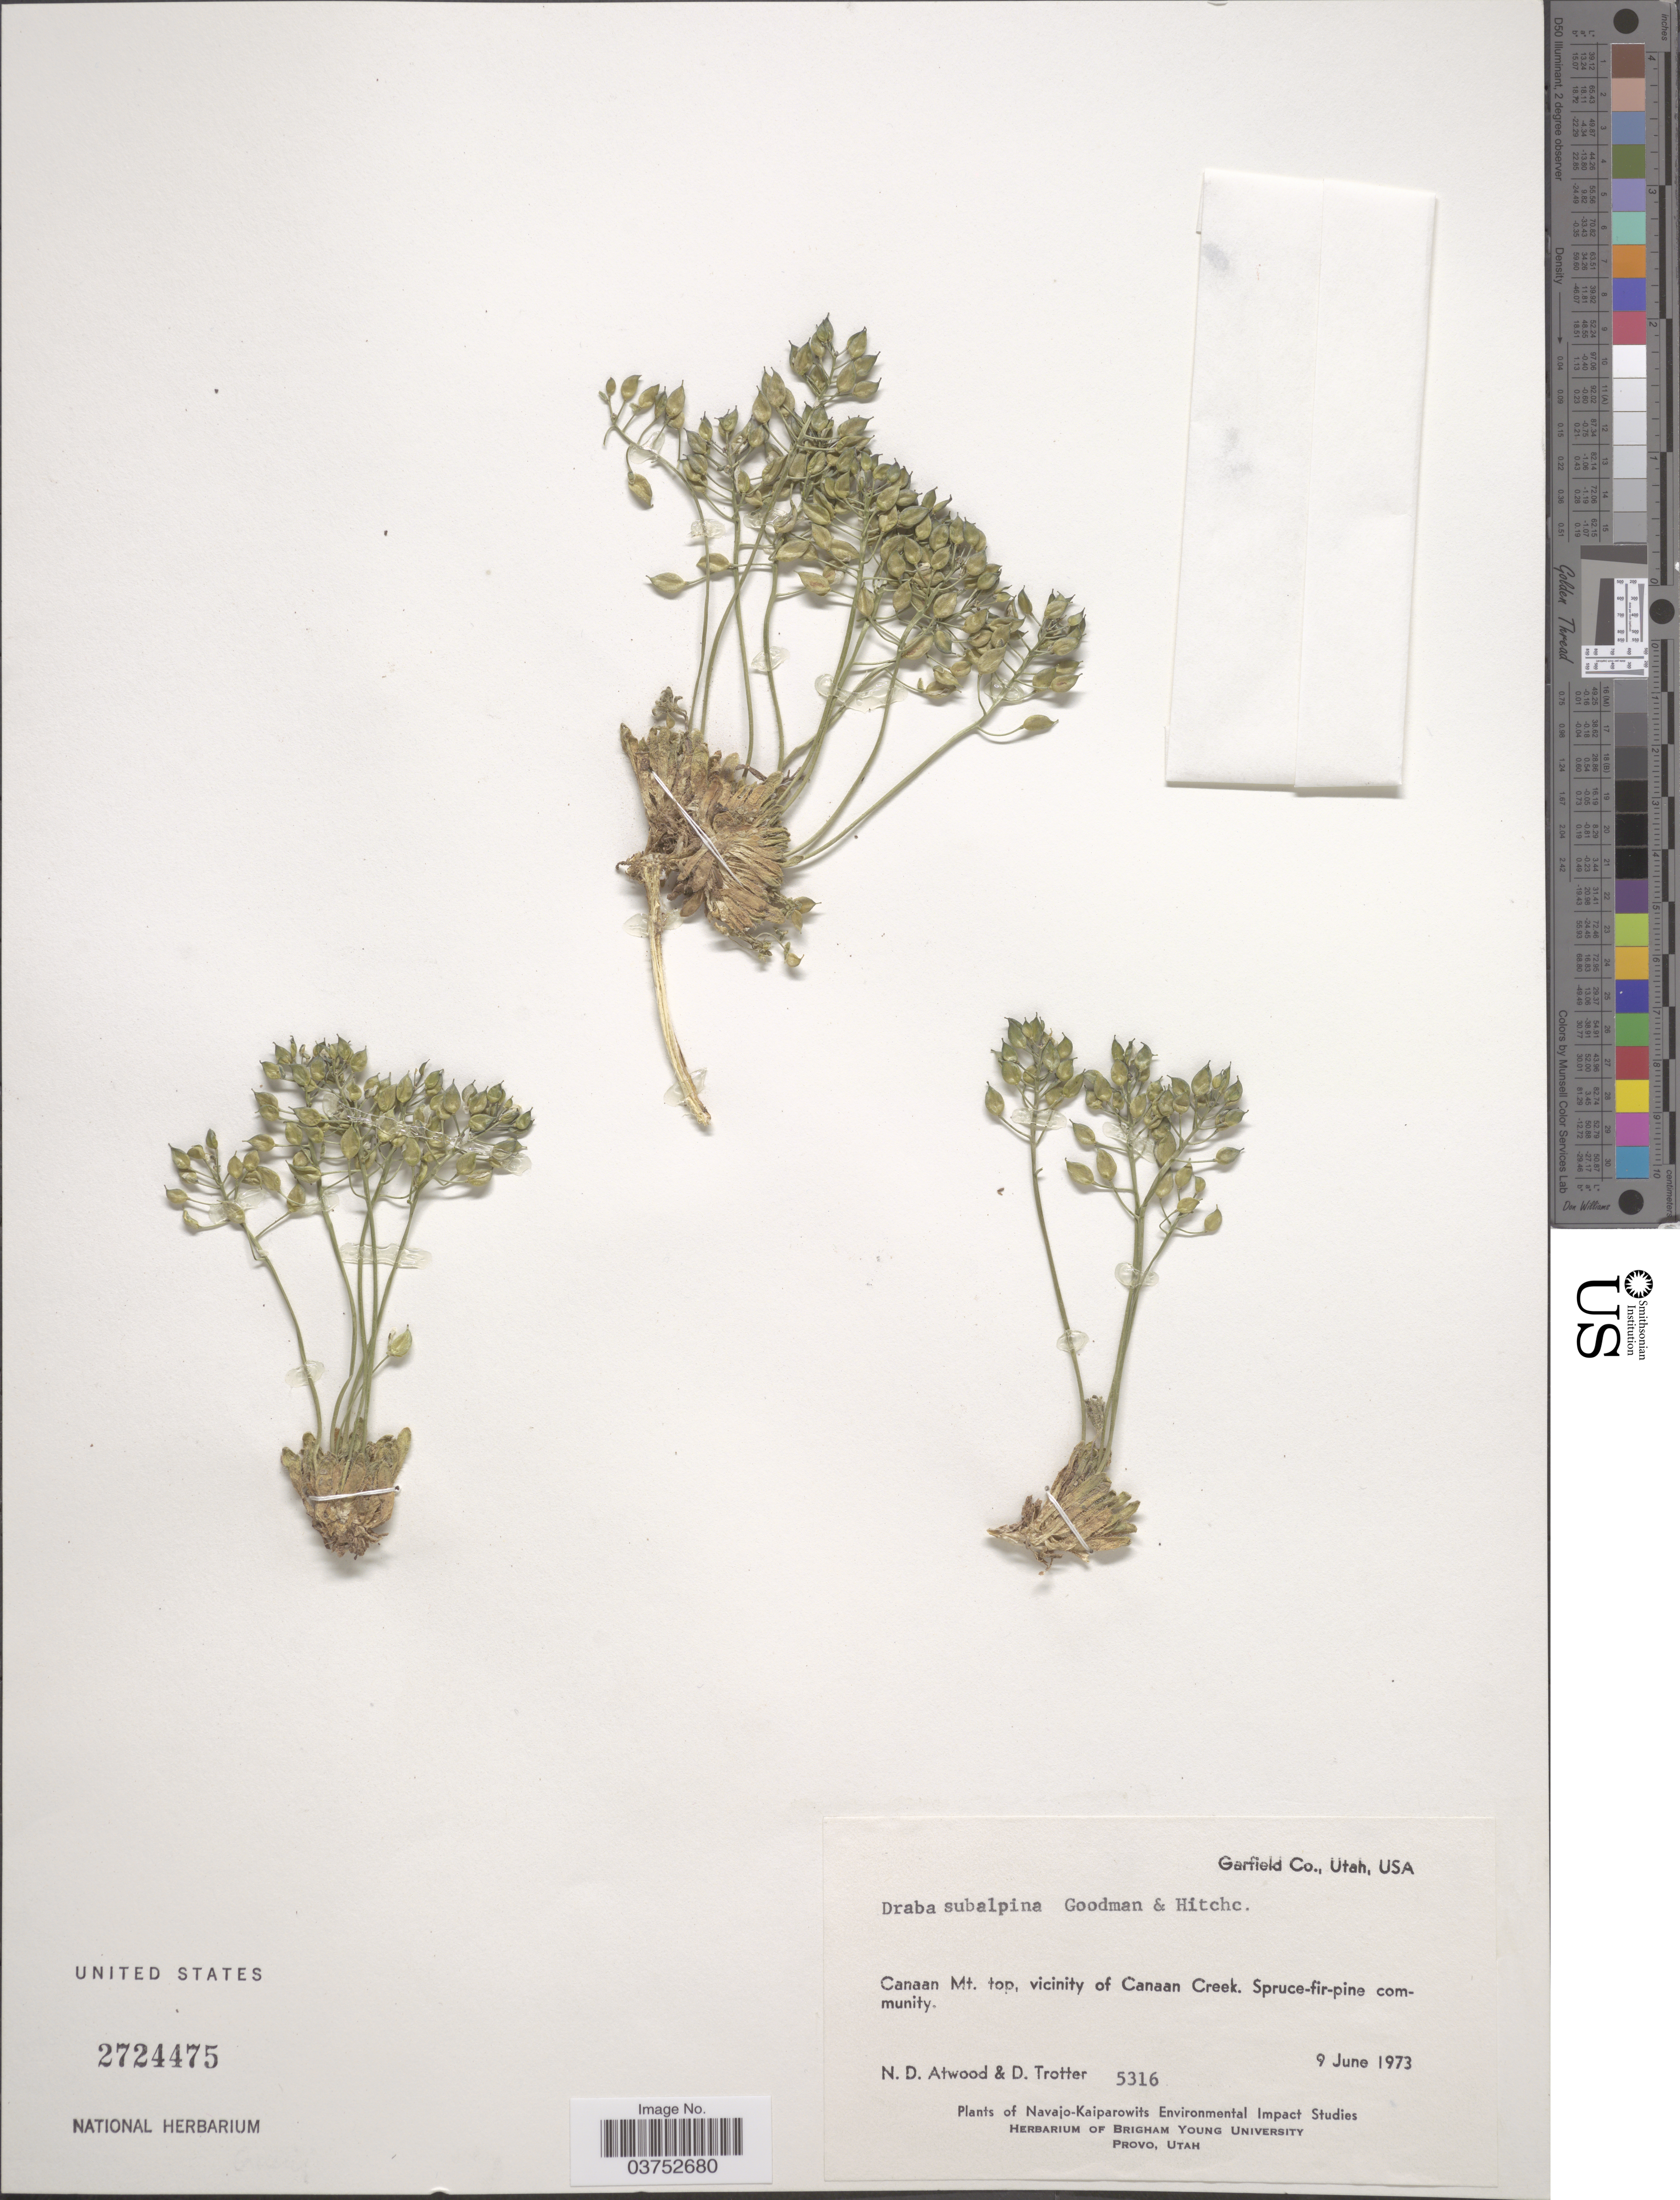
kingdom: Plantae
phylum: Tracheophyta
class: Magnoliopsida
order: Brassicales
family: Brassicaceae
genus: Draba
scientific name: Draba subalpina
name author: Goodman & C.L. Hitchc.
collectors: N. Atwood & D. Trotter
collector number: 5316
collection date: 1973-06-09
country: United States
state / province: Utah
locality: Garfield Co. Canaan Mt. top, vicinity of Canaan Creek.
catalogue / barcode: US 2724475